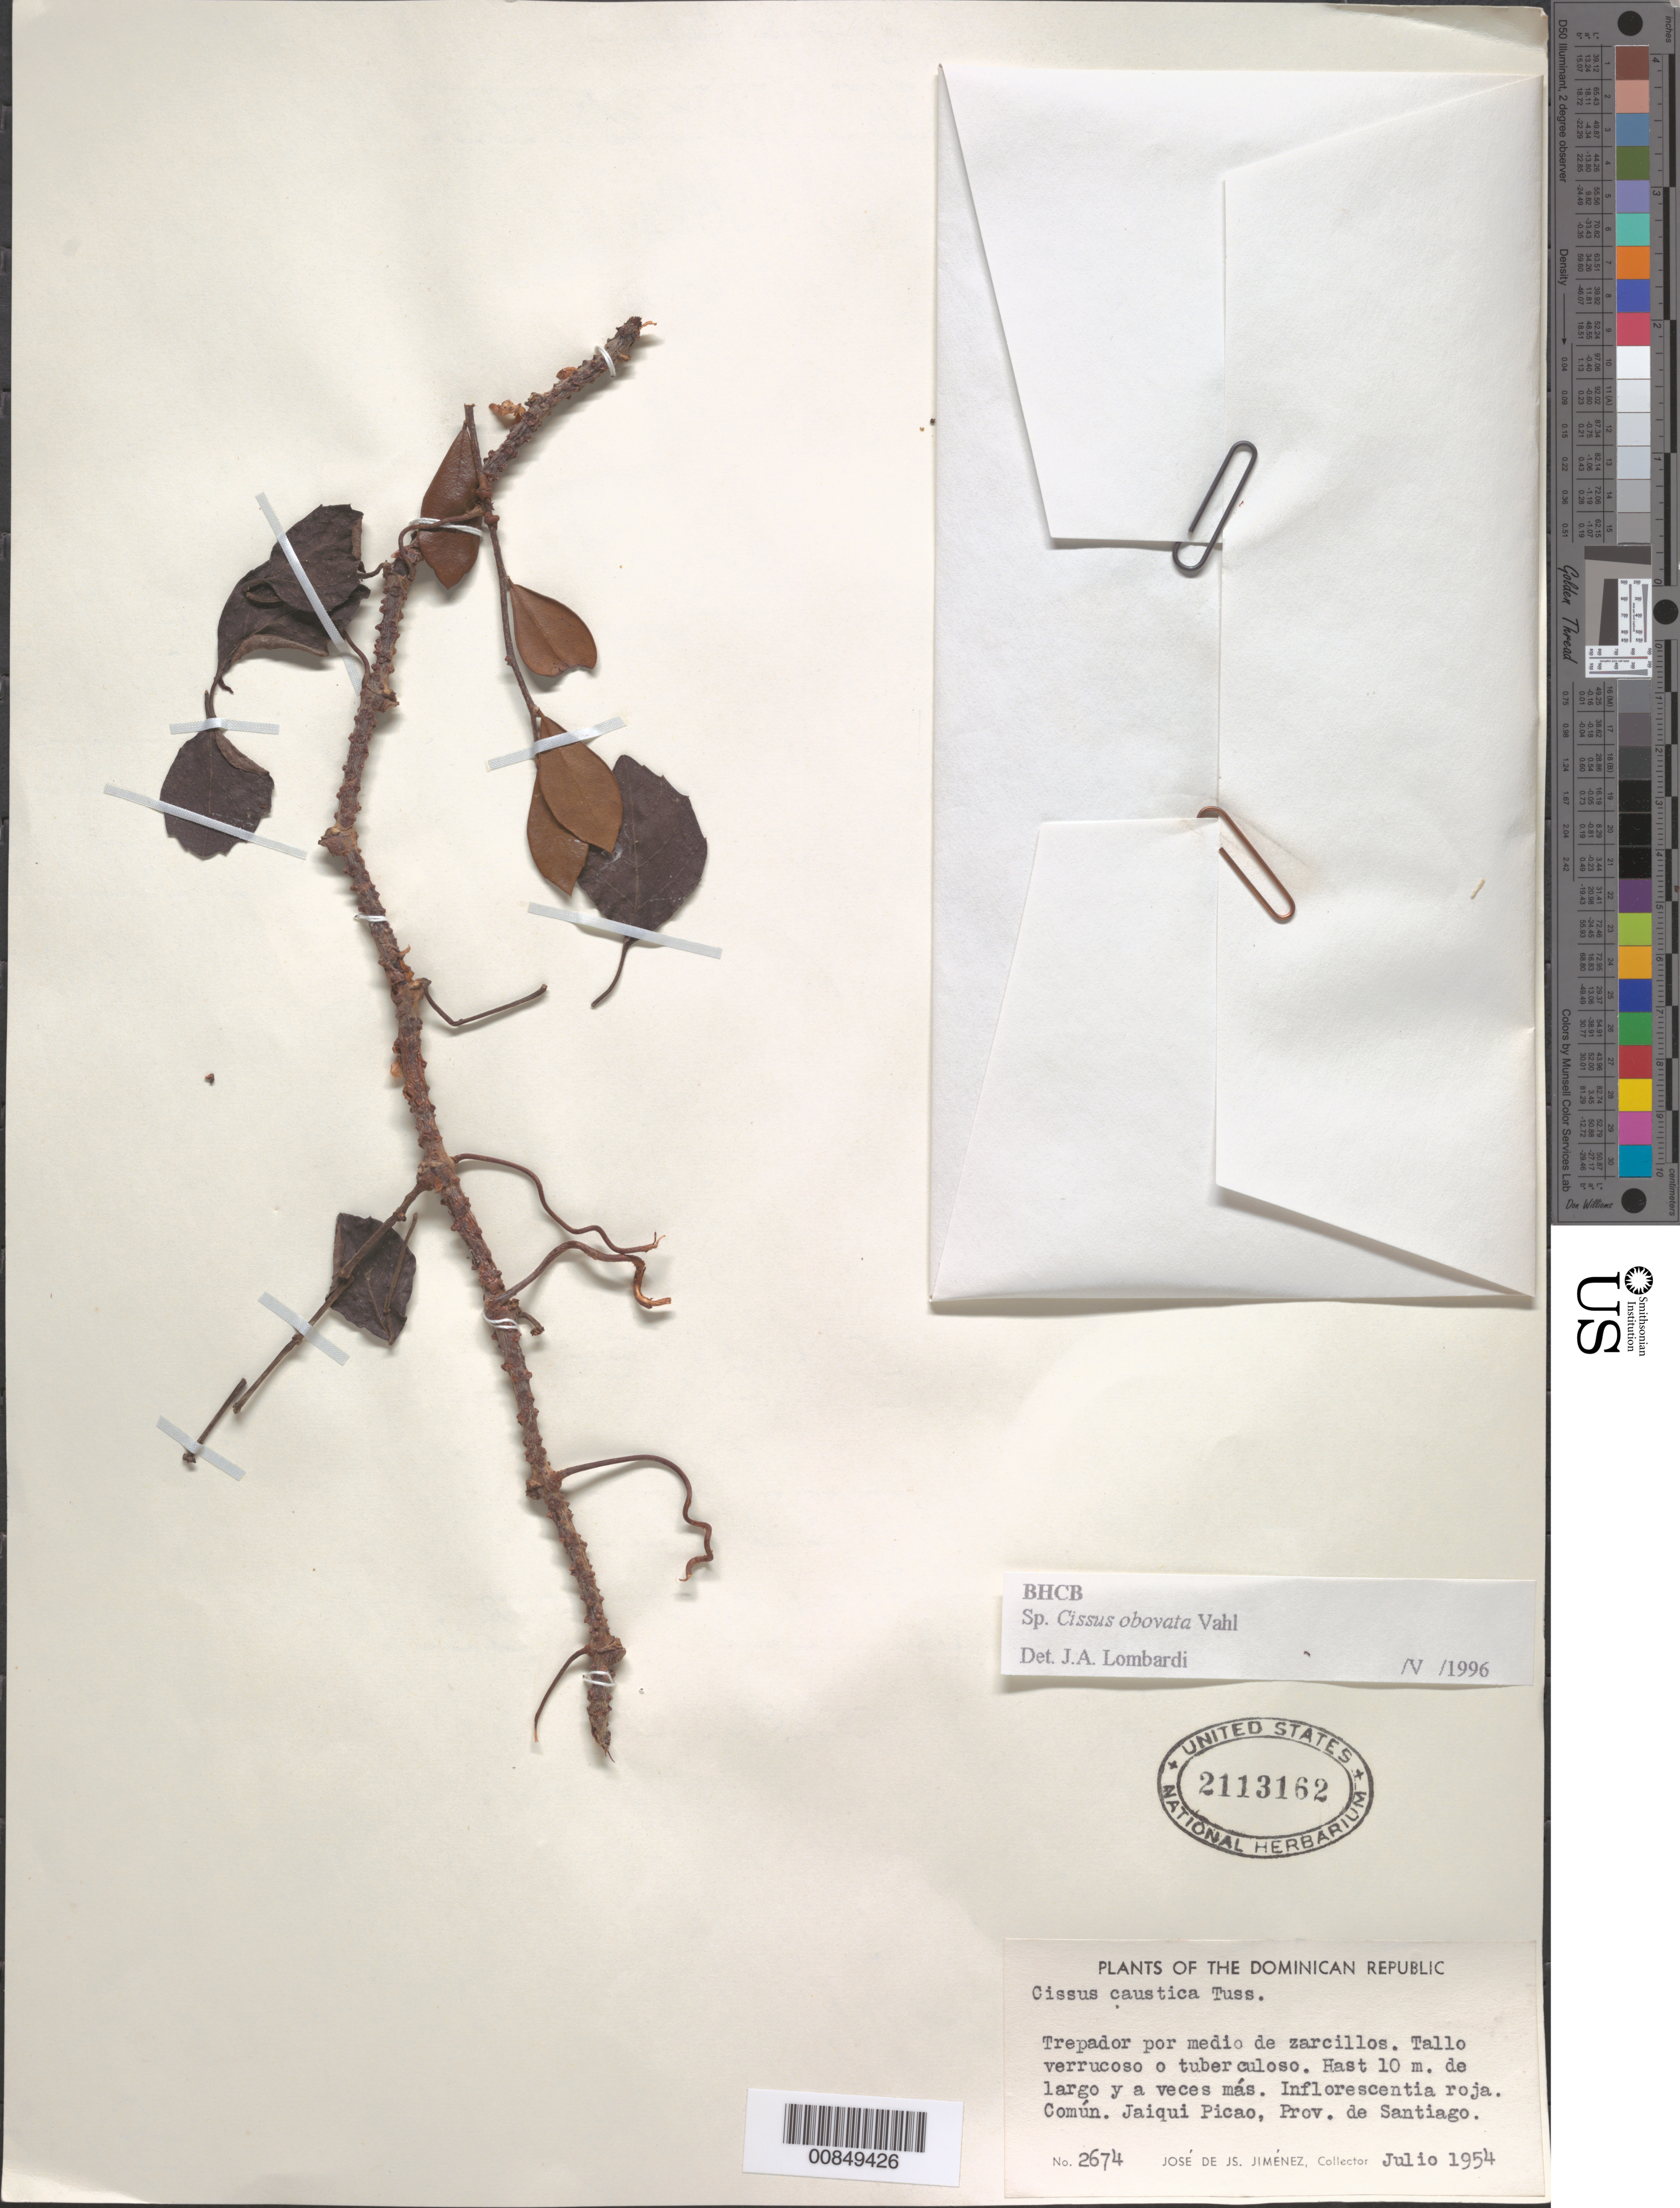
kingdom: Plantae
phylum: Tracheophyta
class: Magnoliopsida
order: Vitales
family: Vitaceae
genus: Cissus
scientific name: Cissus obovata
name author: Vahl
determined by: Lombardi, Julio A.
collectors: J. J. Jiménez Almonte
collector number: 2674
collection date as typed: Jul 1954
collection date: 1954-07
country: Dominican Republic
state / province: Santiago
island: Hispaniola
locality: Jaiqui Picao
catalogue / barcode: US 2113162